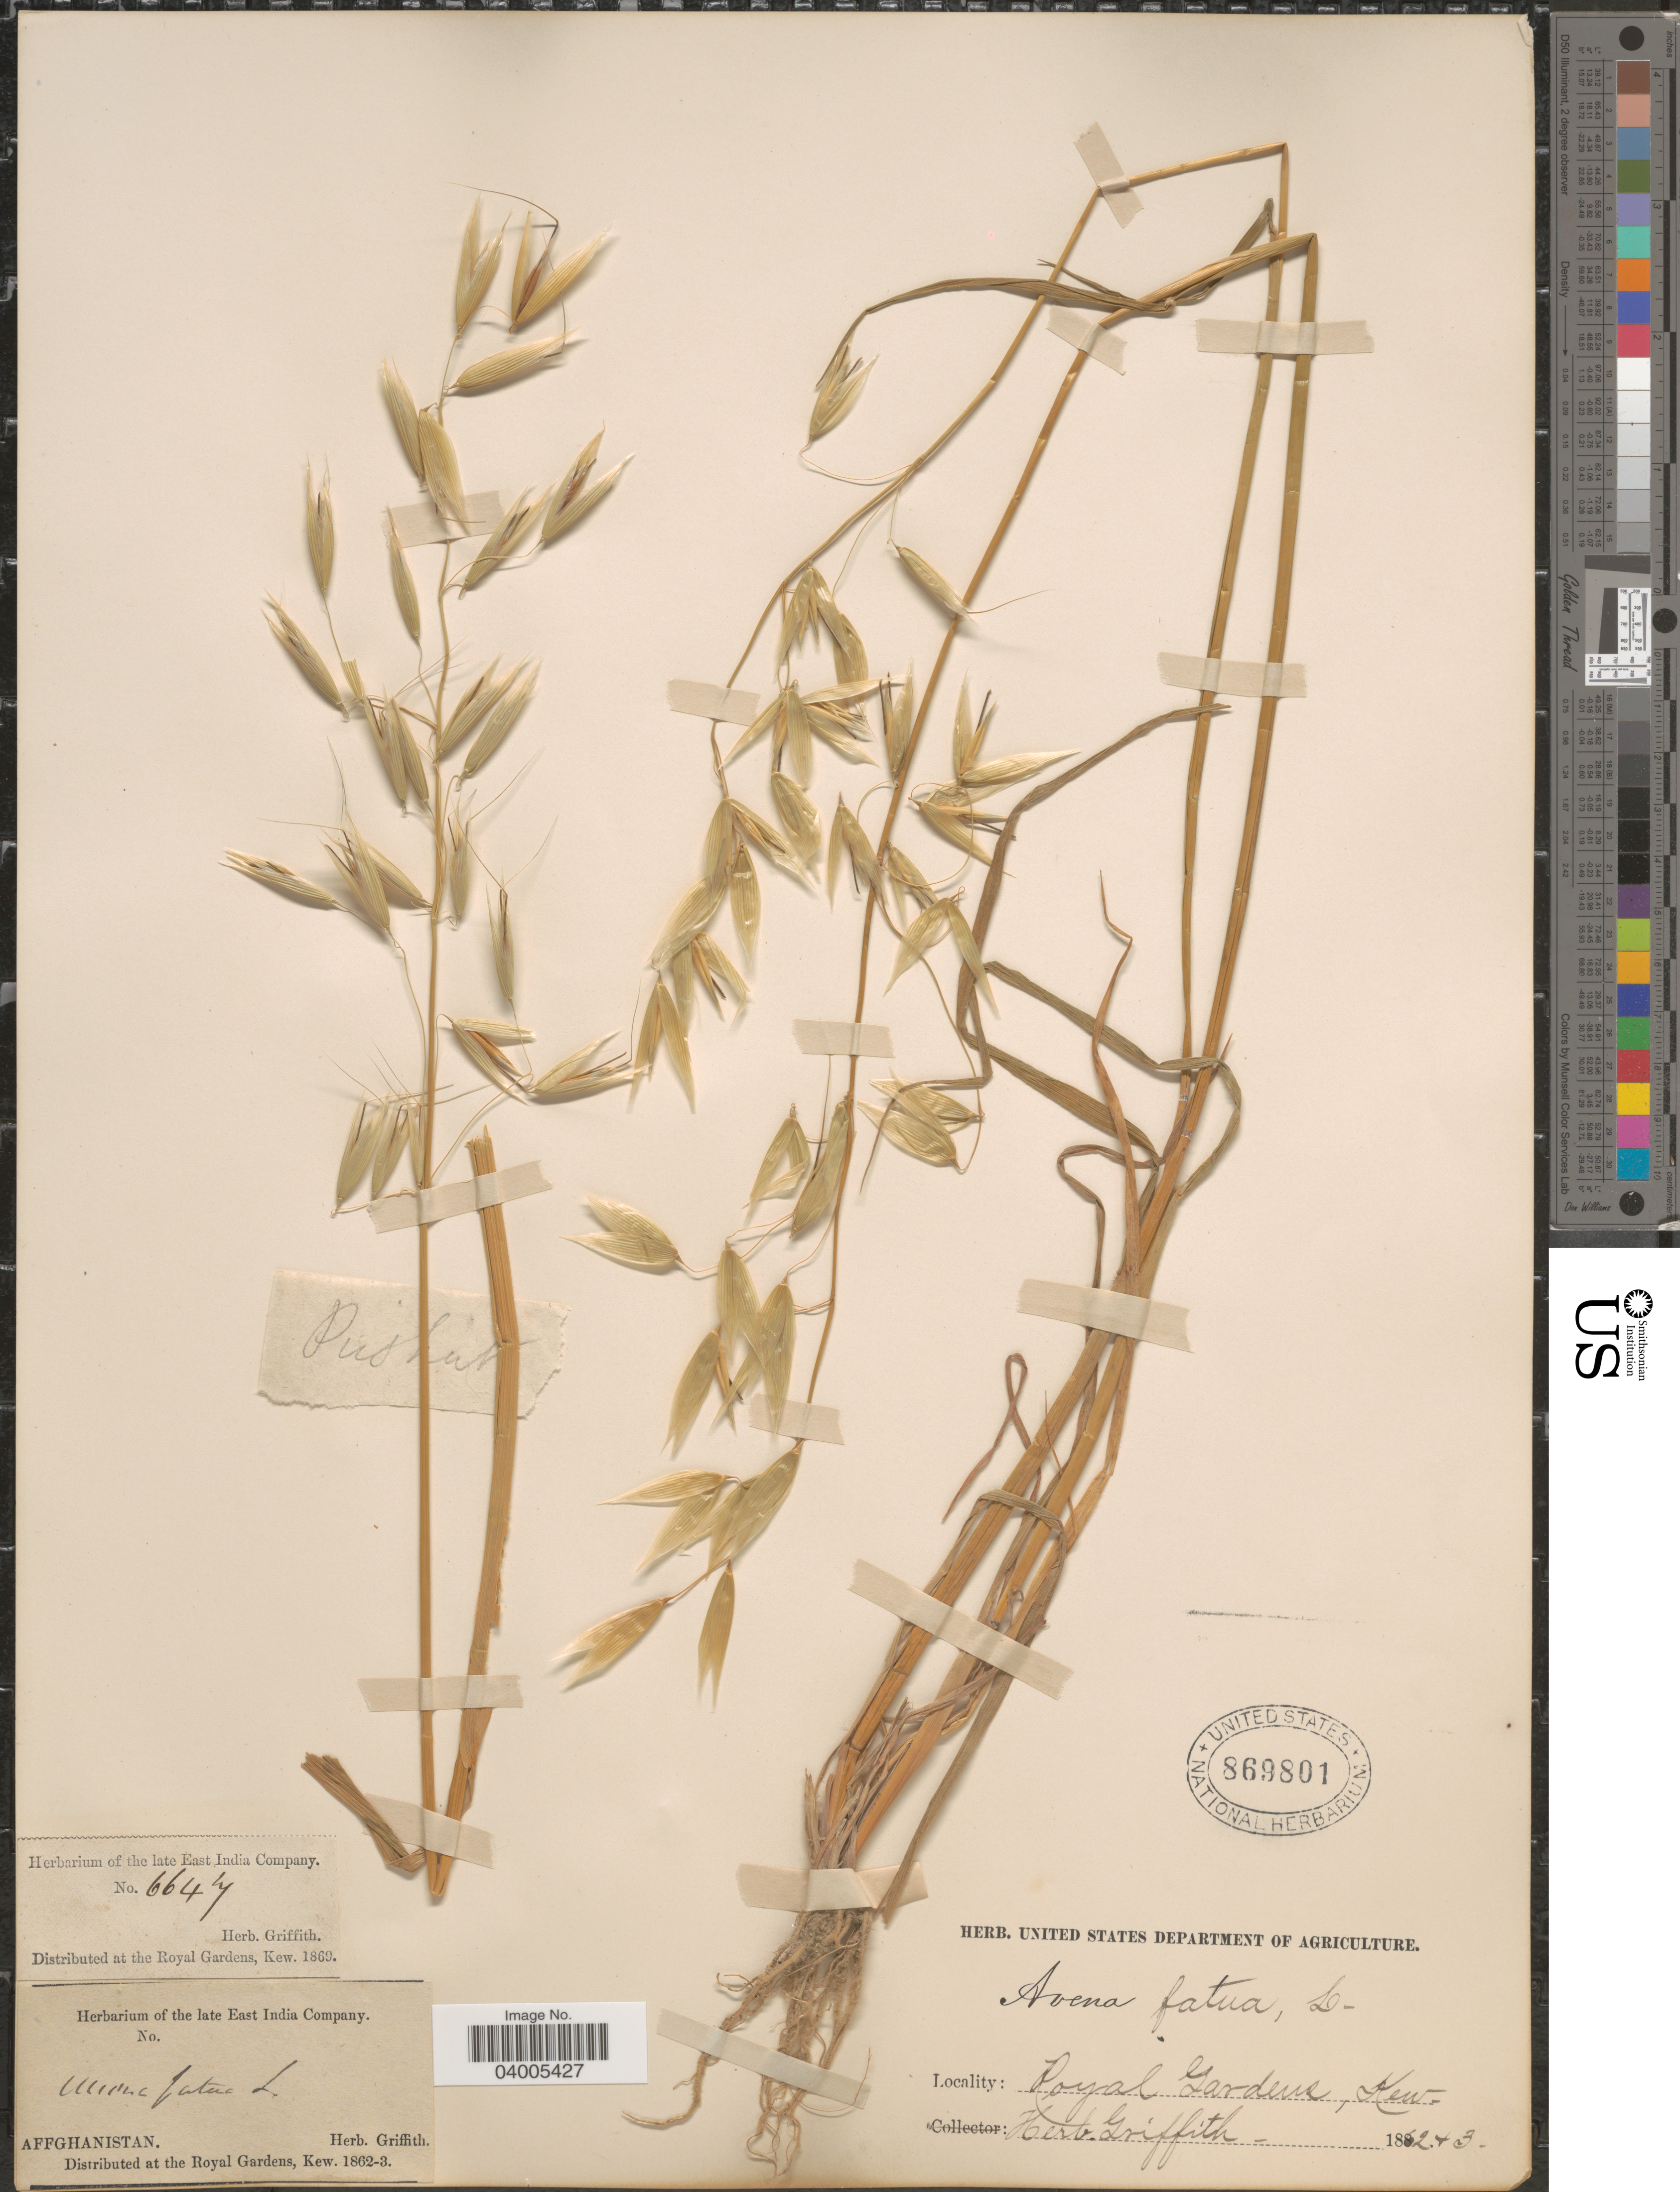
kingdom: Plantae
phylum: Tracheophyta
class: Liliopsida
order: Poales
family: Poaceae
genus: Avena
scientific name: Avena fatua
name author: L.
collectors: ex herb. Griffith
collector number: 6647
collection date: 1862/1863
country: Afghanistan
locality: Royal Gardens, Kew.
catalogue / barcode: US 869801